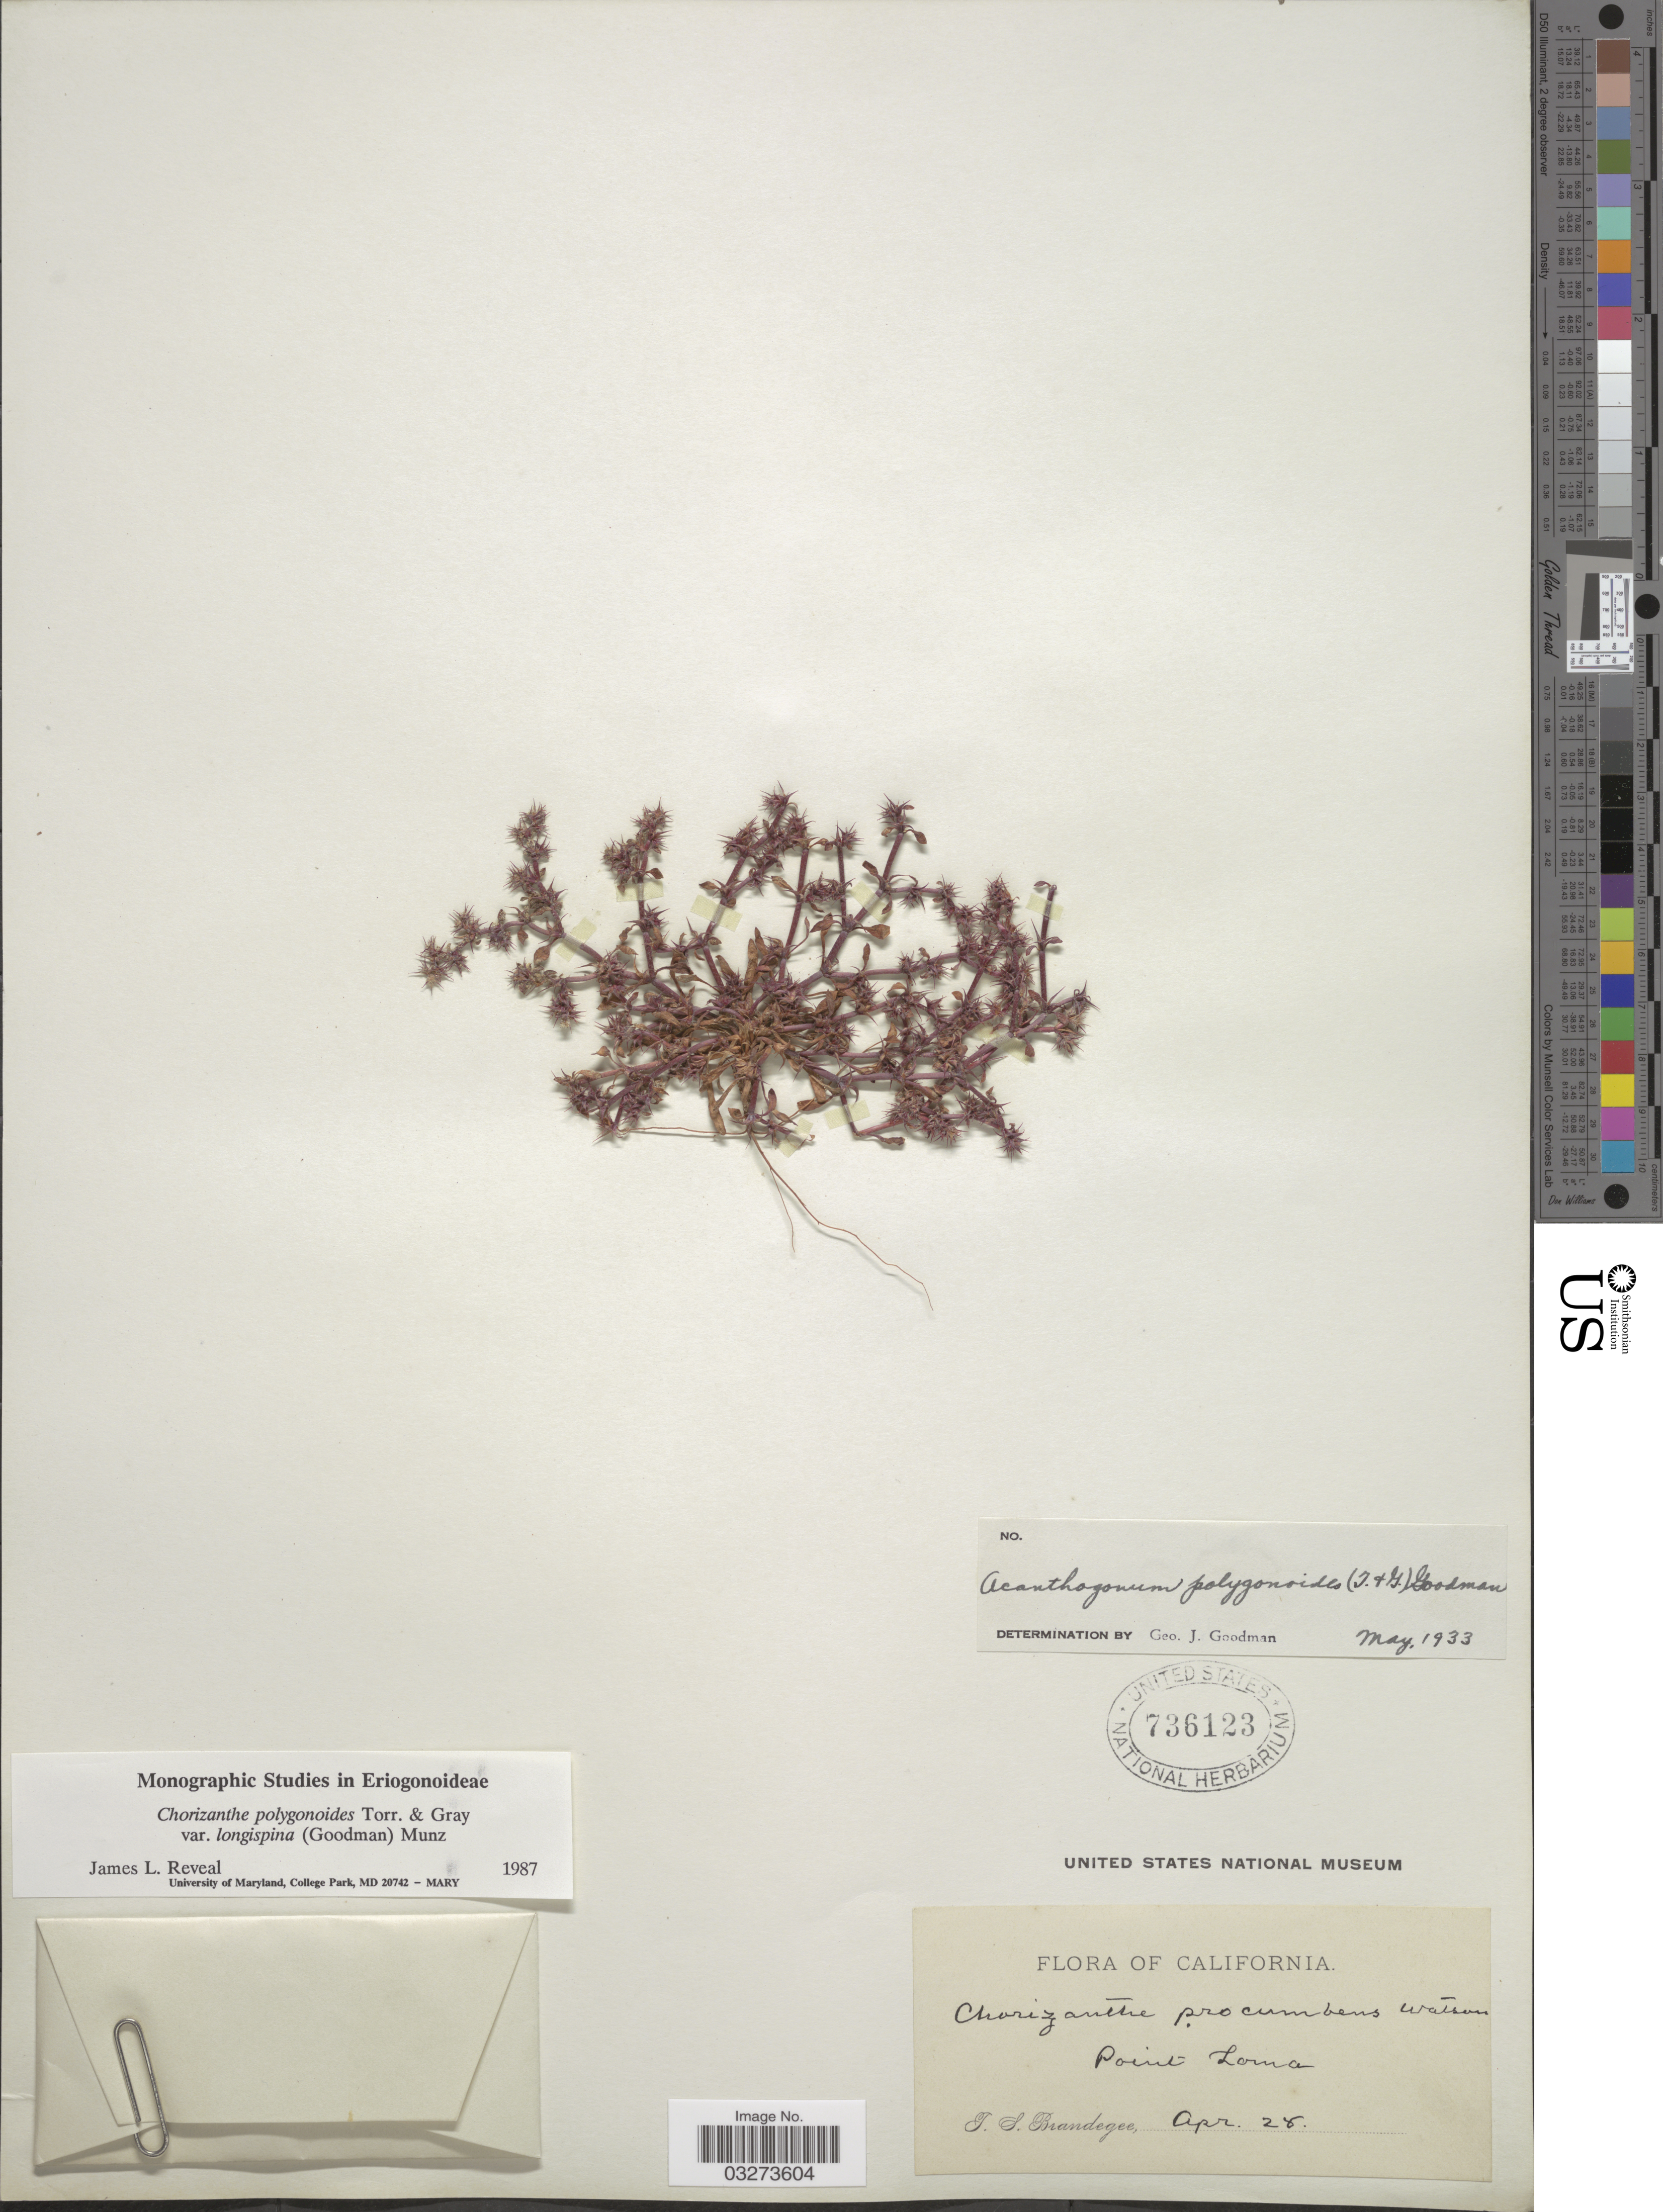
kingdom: Plantae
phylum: Tracheophyta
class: Magnoliopsida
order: Caryophyllales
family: Polygonaceae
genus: Chorizanthe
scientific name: Chorizanthe polygonoides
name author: Torr. & A. Gray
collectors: T. S. Brandegee (herbarium)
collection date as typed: Transcribed d/m/y: /4/28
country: United States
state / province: California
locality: Point Loma.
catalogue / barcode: US 736123